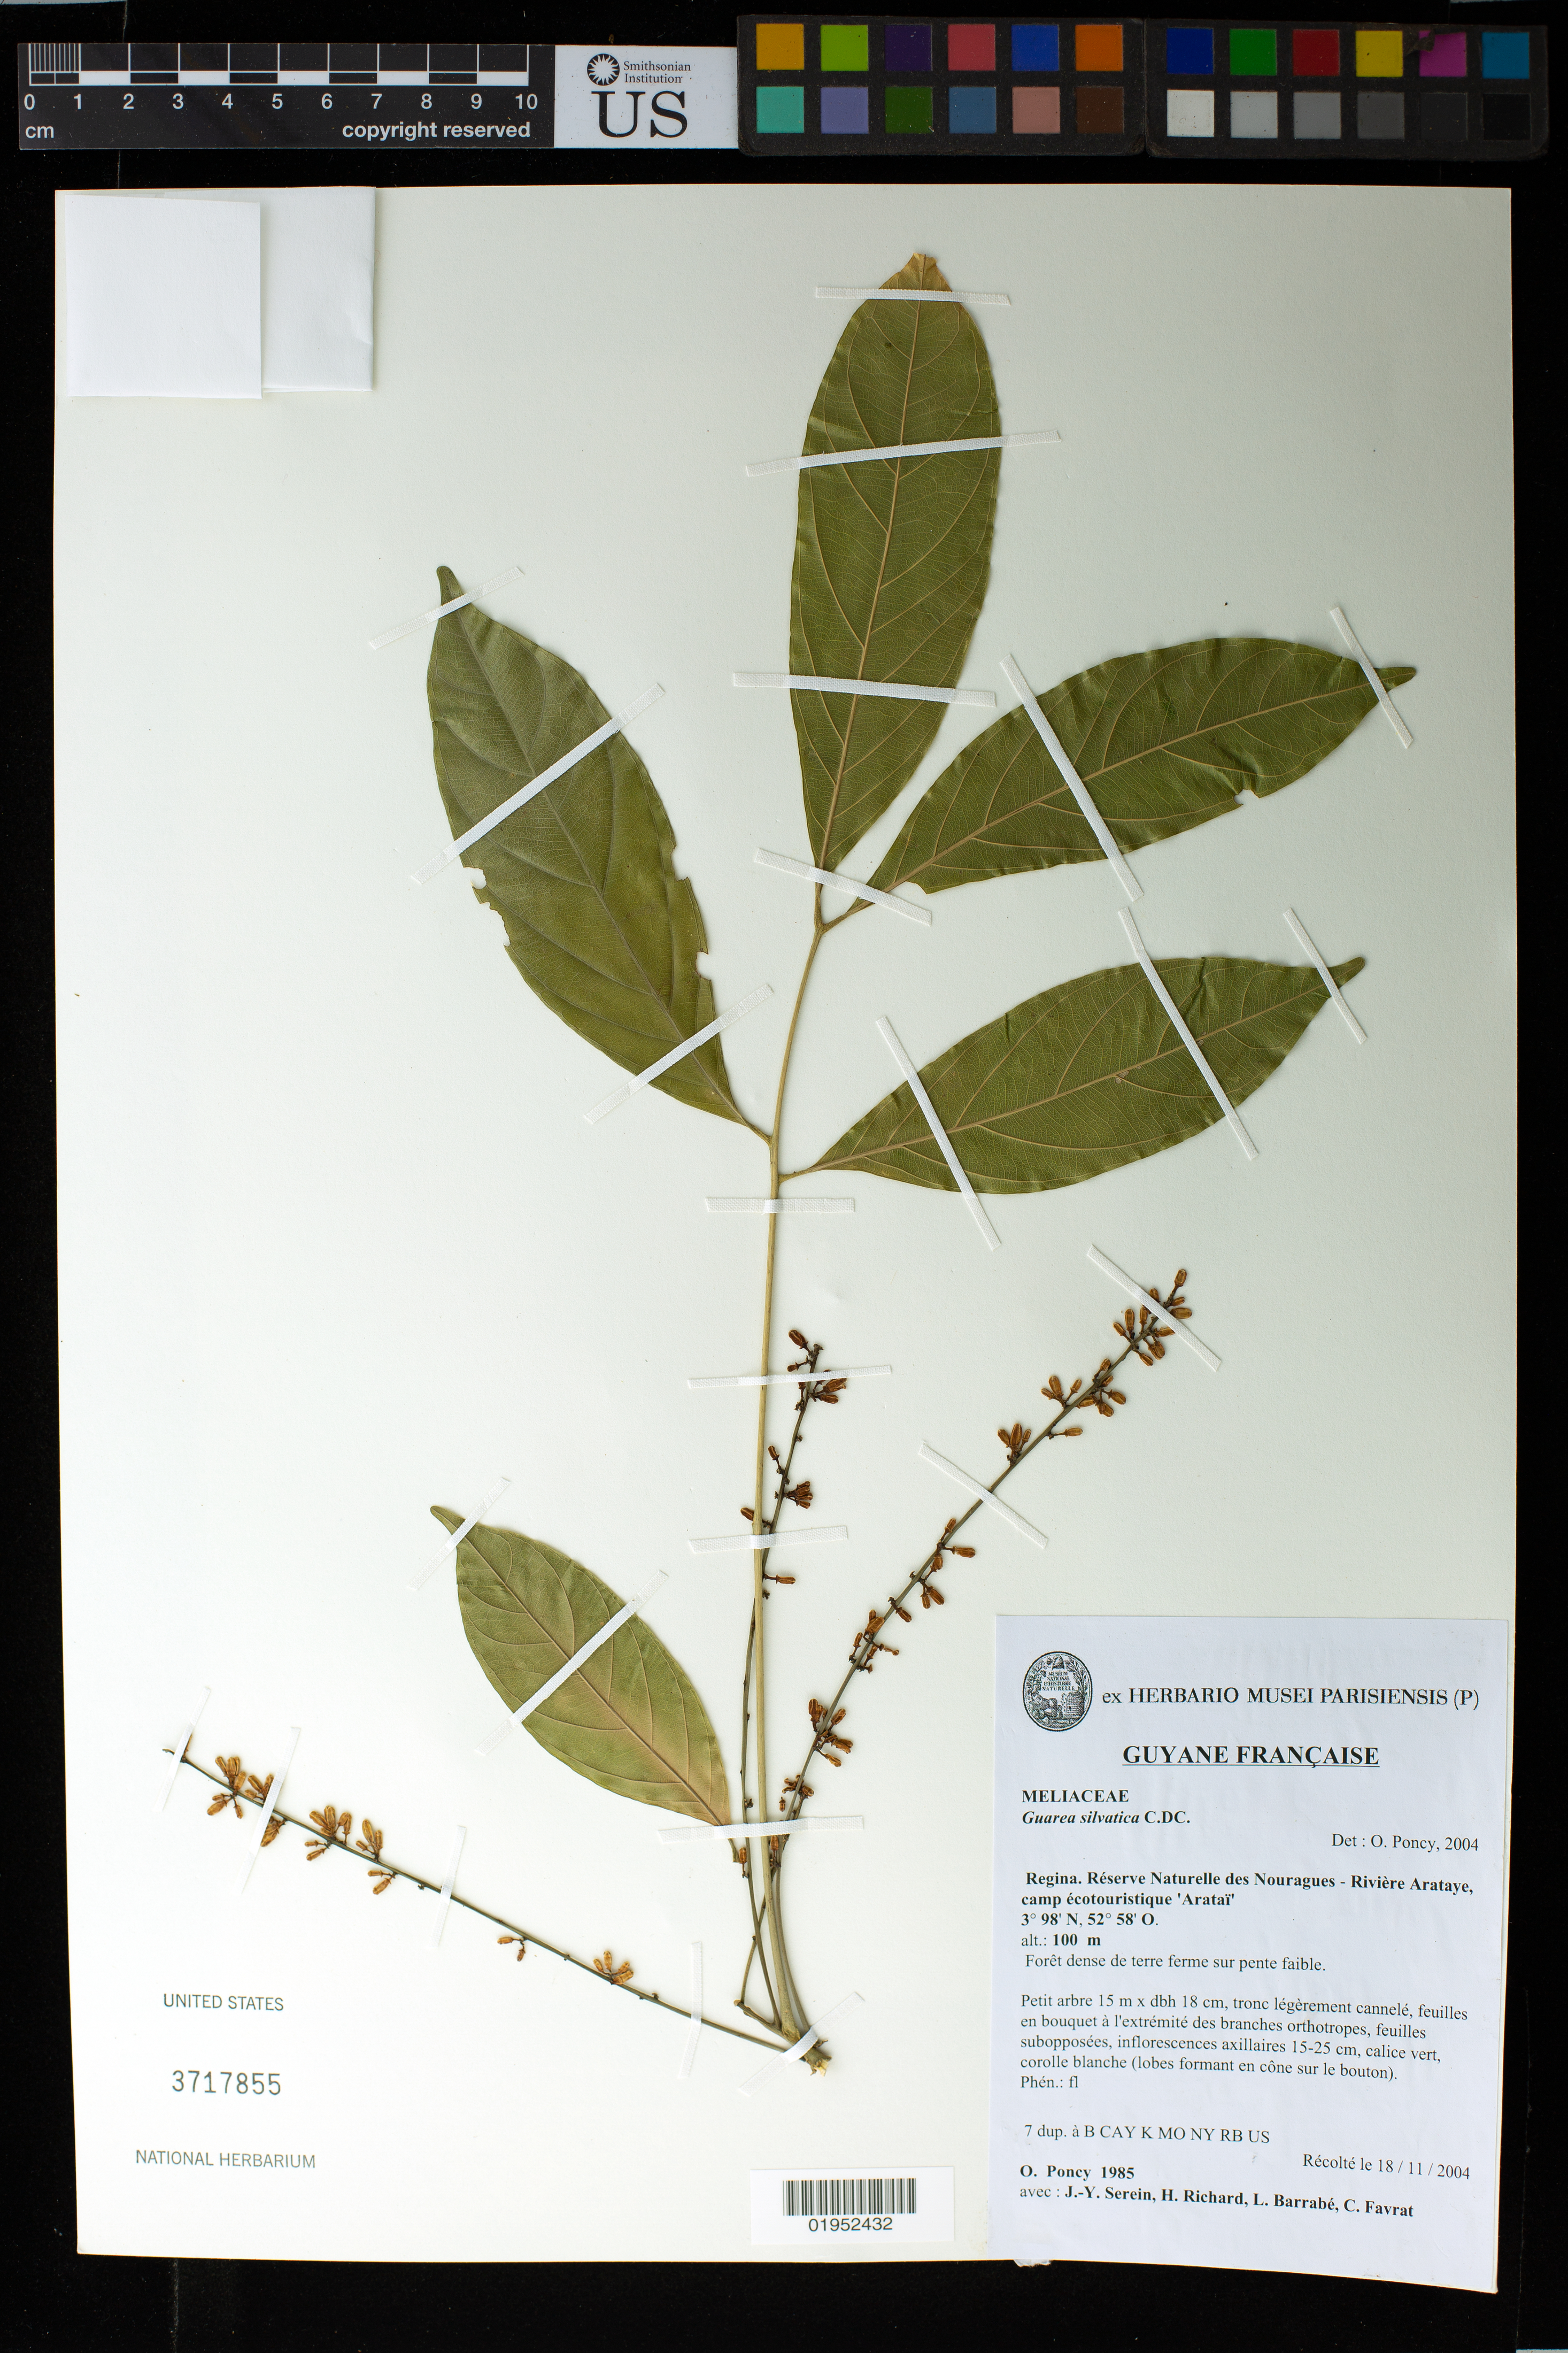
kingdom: Plantae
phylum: Tracheophyta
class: Magnoliopsida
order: Sapindales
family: Meliaceae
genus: Guarea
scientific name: Guarea silvatica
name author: C. DC.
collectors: O. Poncy, J. Serein, H. Richard, L. Barrabé & C. Favrat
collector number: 1985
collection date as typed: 18 Nov 2004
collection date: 2004-11-18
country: French Guiana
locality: Regina. Réserve Naturelle des Nouragues - Rivière Arataye, camp écotouristique "Arataï"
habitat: Foret dense de terre ferme sur pente faible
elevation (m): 100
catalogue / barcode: US 3717855